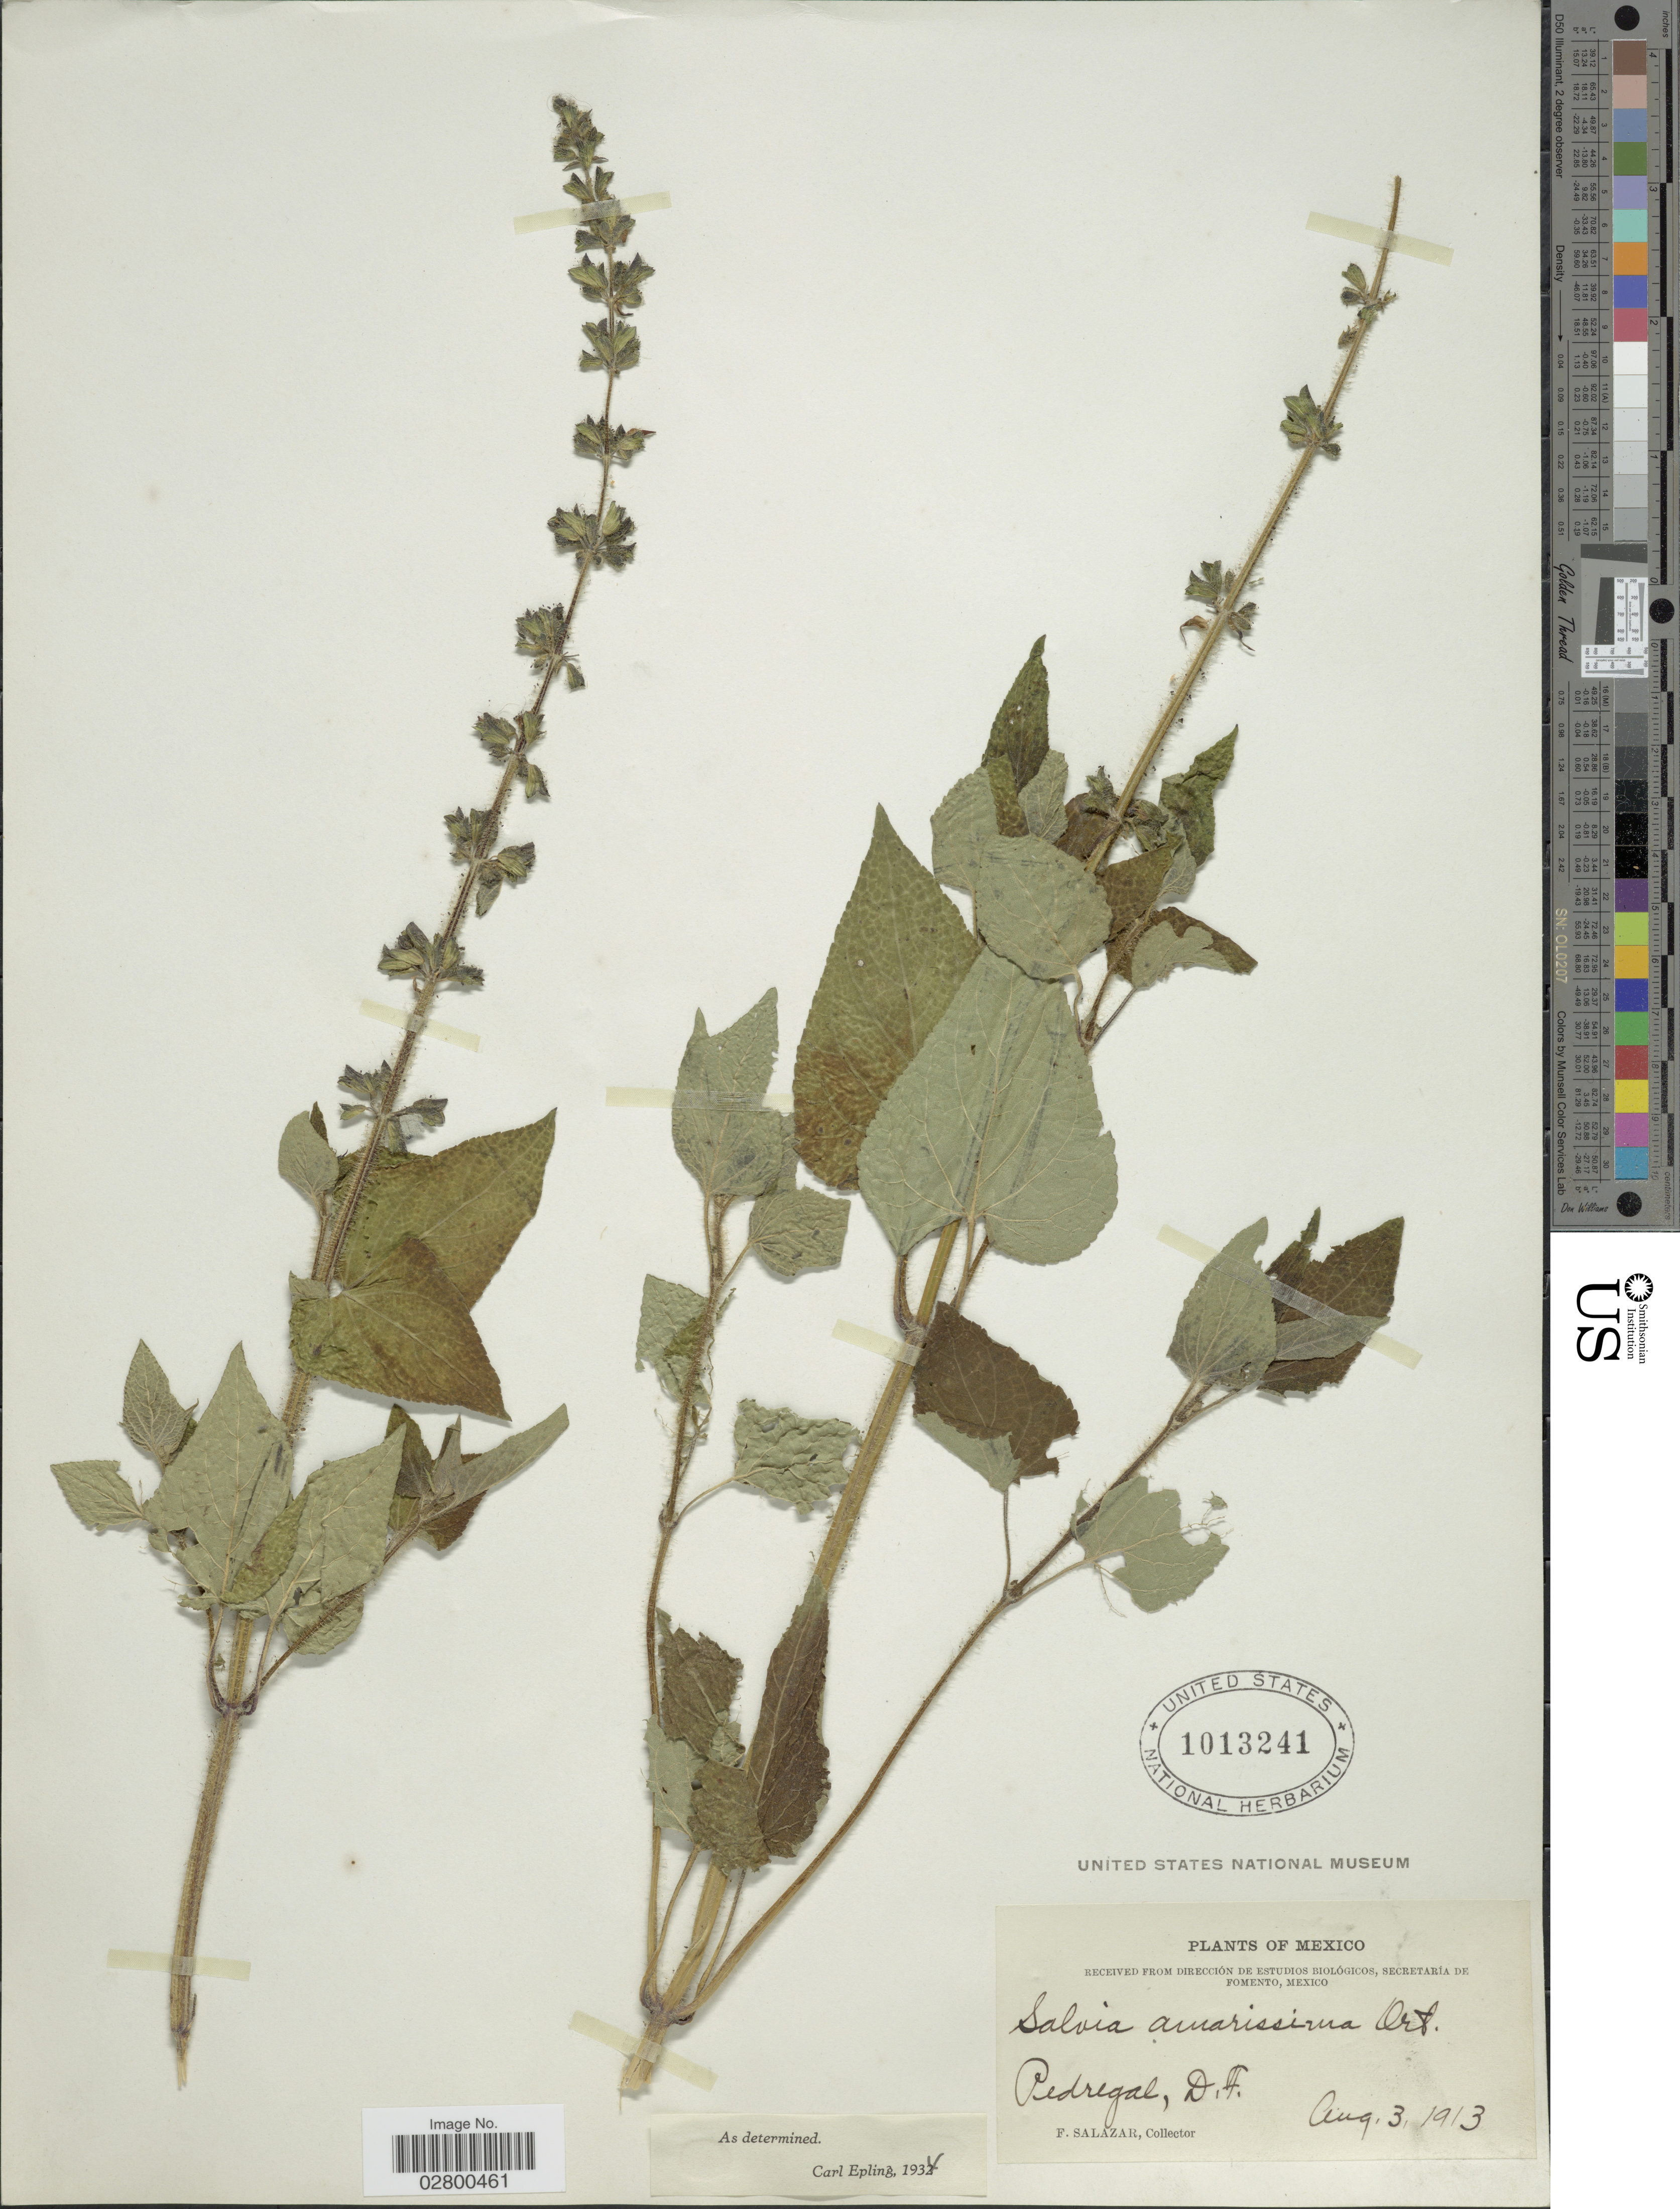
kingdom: Plantae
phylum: Tracheophyta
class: Magnoliopsida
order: Lamiales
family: Lamiaceae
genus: Salvia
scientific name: Salvia amarissima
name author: Orteg.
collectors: F. Salazar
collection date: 1913-08-03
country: Mexico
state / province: Distrito Federal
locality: Pedregal.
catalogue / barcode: US 1013241